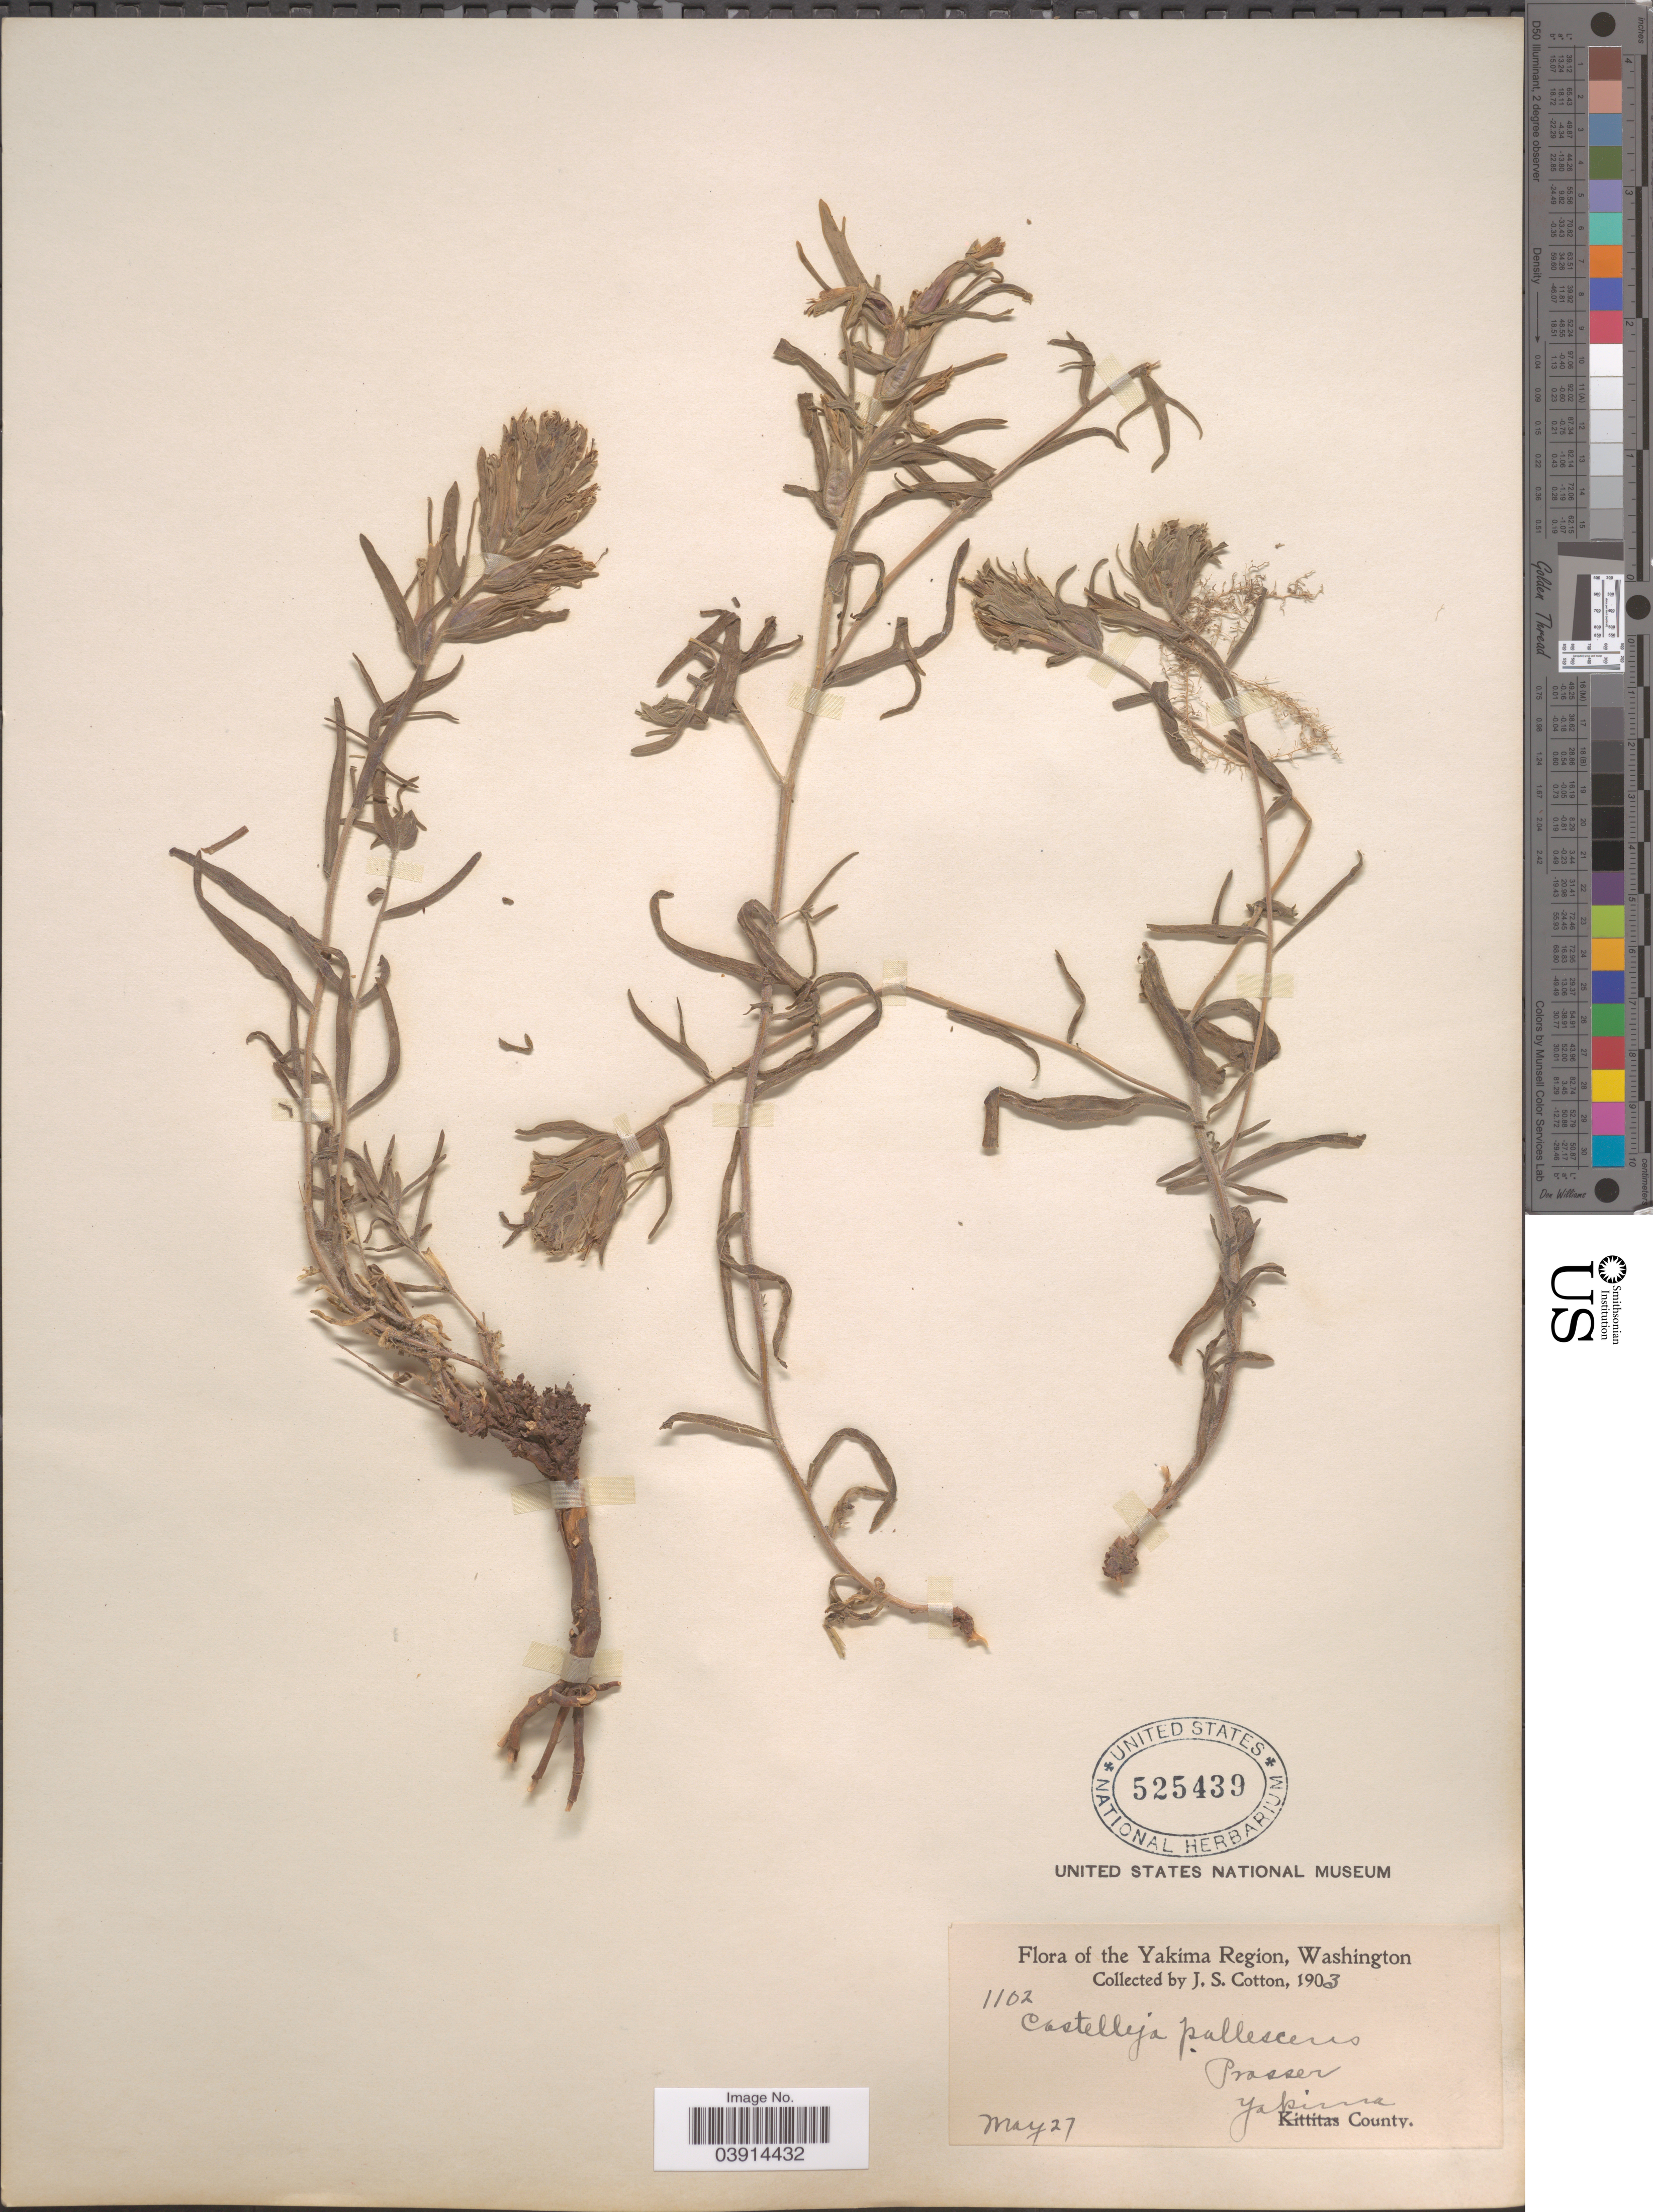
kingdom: Plantae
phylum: Tracheophyta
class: Magnoliopsida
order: Lamiales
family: Orobanchaceae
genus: Castilleja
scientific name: Castilleja thompsonii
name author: Pennell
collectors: J. S. Cotton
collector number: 1102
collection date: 1903-05-27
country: United States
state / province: Washington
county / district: Yakima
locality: The Yakima Region. Prasser. Yakima County.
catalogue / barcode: US 525439